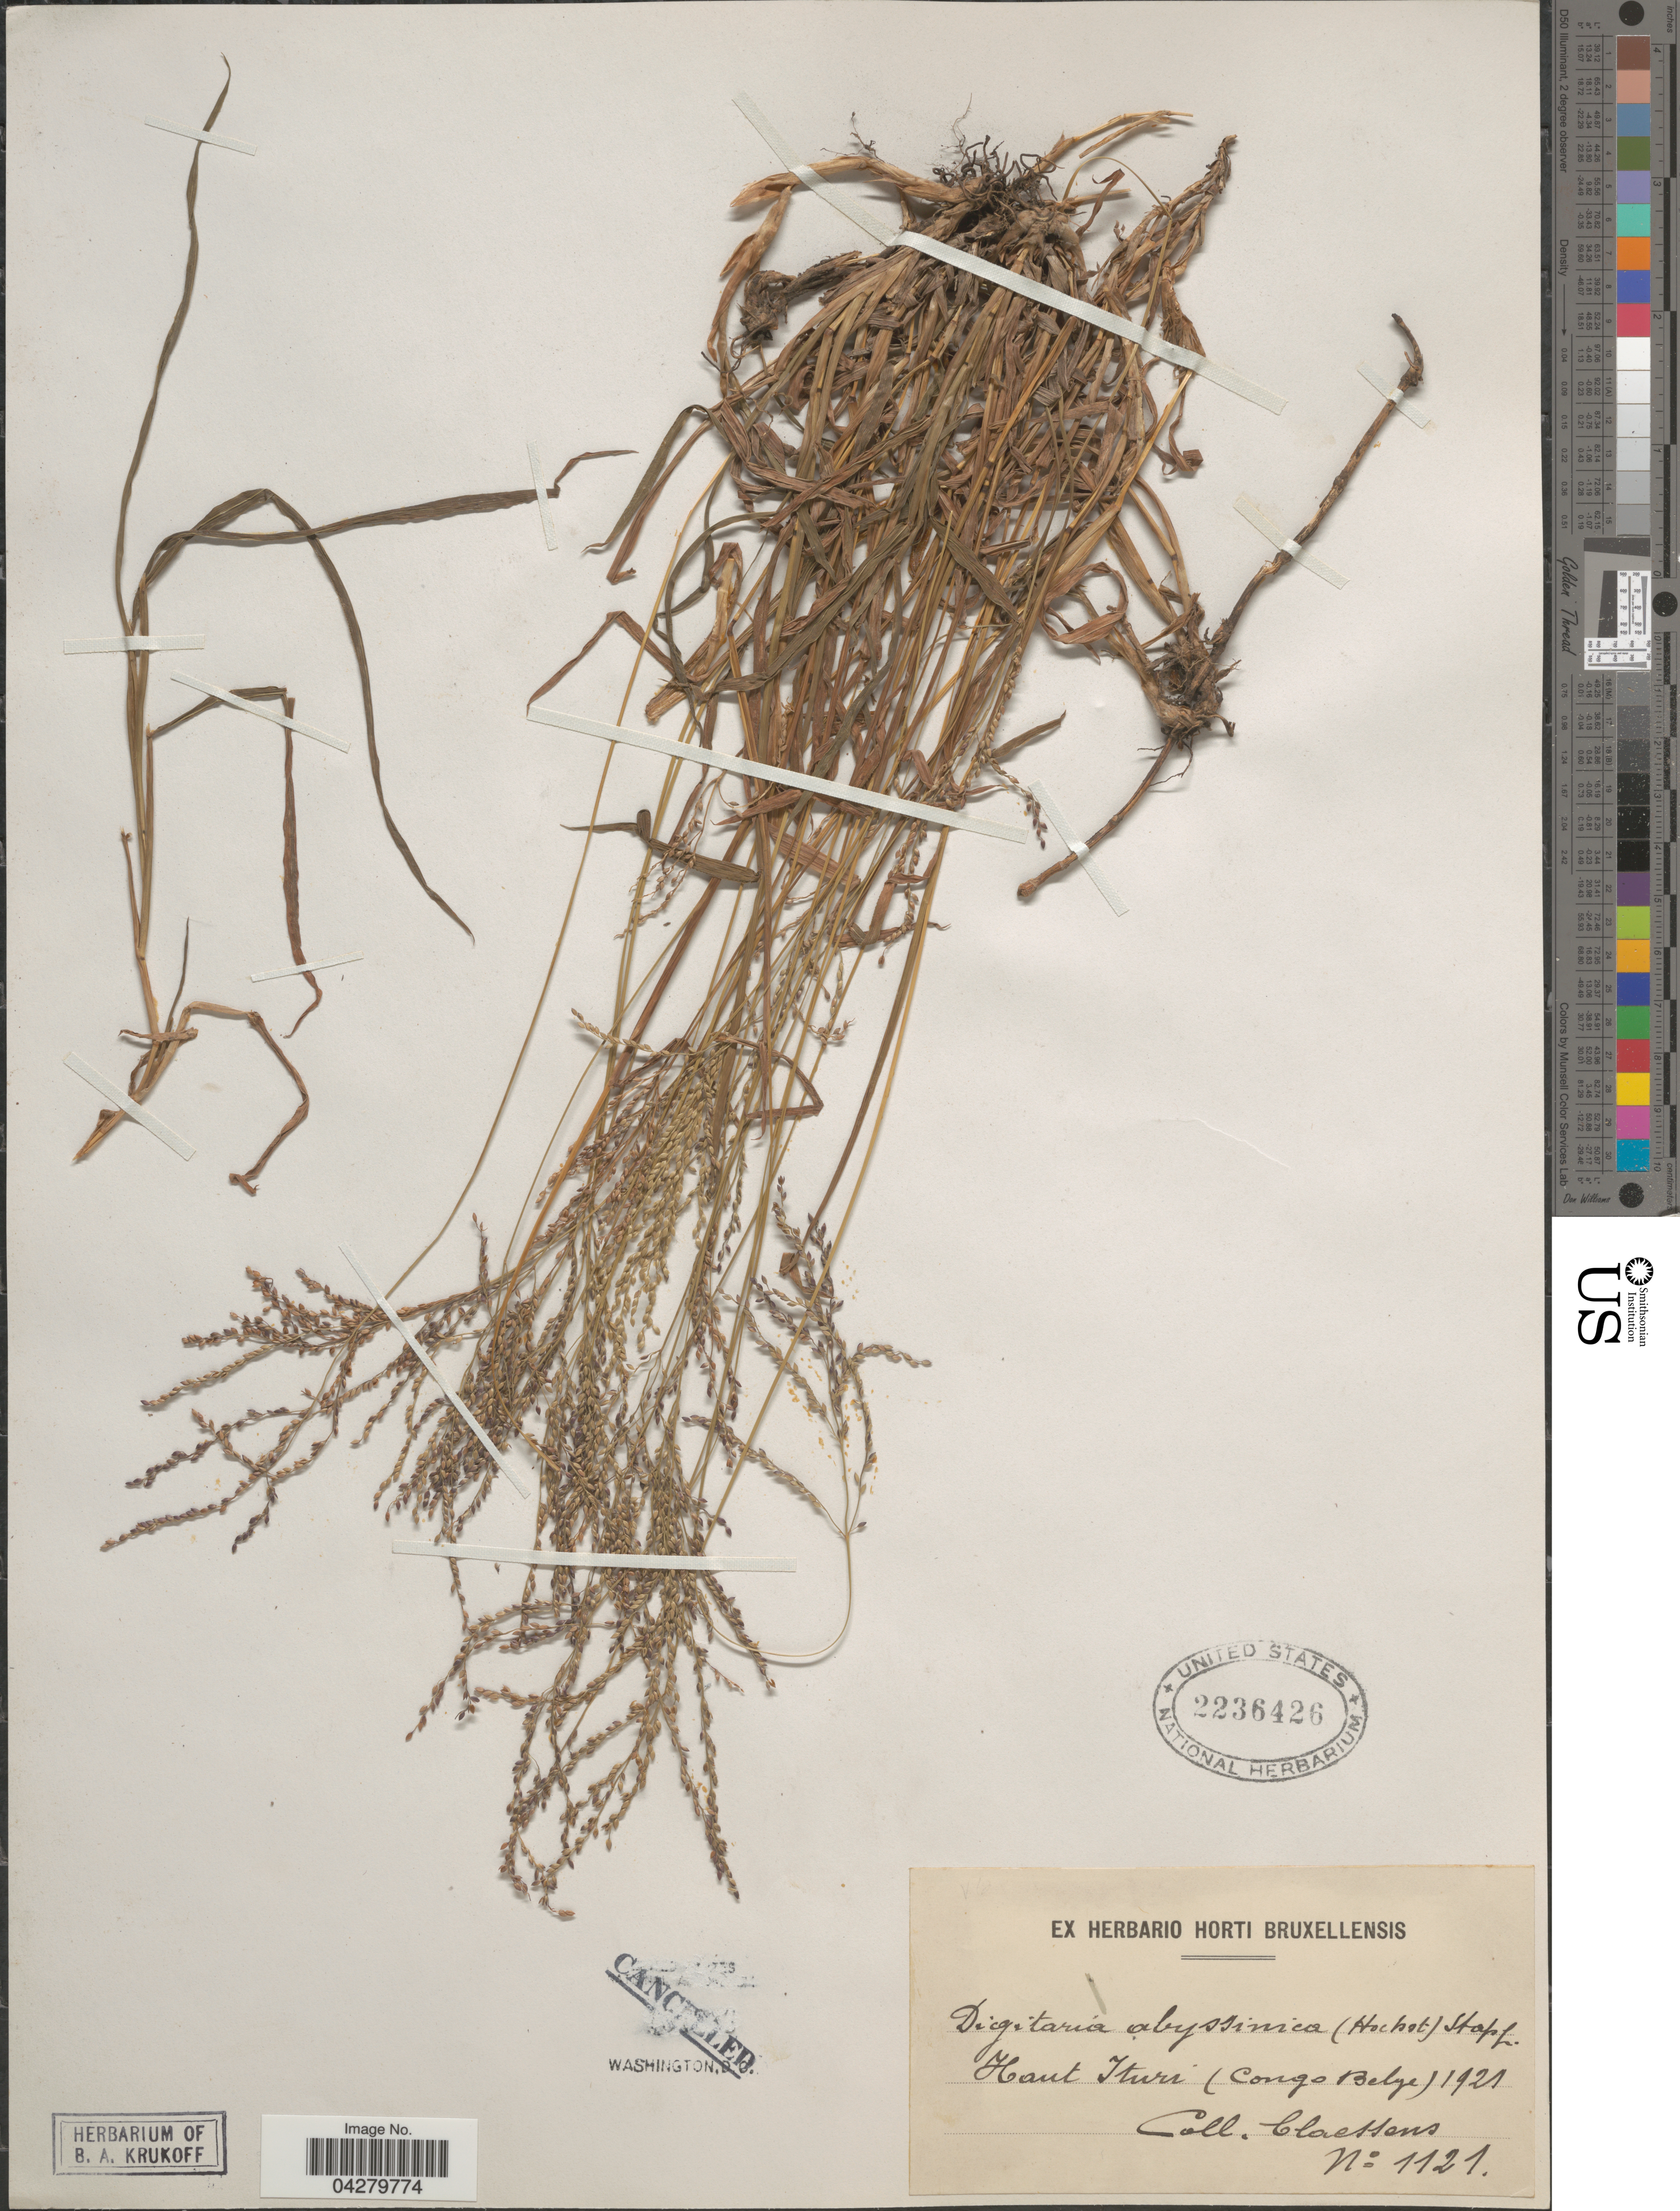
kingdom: Plantae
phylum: Tracheophyta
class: Liliopsida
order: Poales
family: Poaceae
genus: Digitaria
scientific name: Digitaria abyssinica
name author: (Hochst. ex Rich.) Stapf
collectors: -. Claessens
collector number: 1121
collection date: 1921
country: Congo, Democratic Republic of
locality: Haut Ituri (Congo Belge).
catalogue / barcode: US 2236426